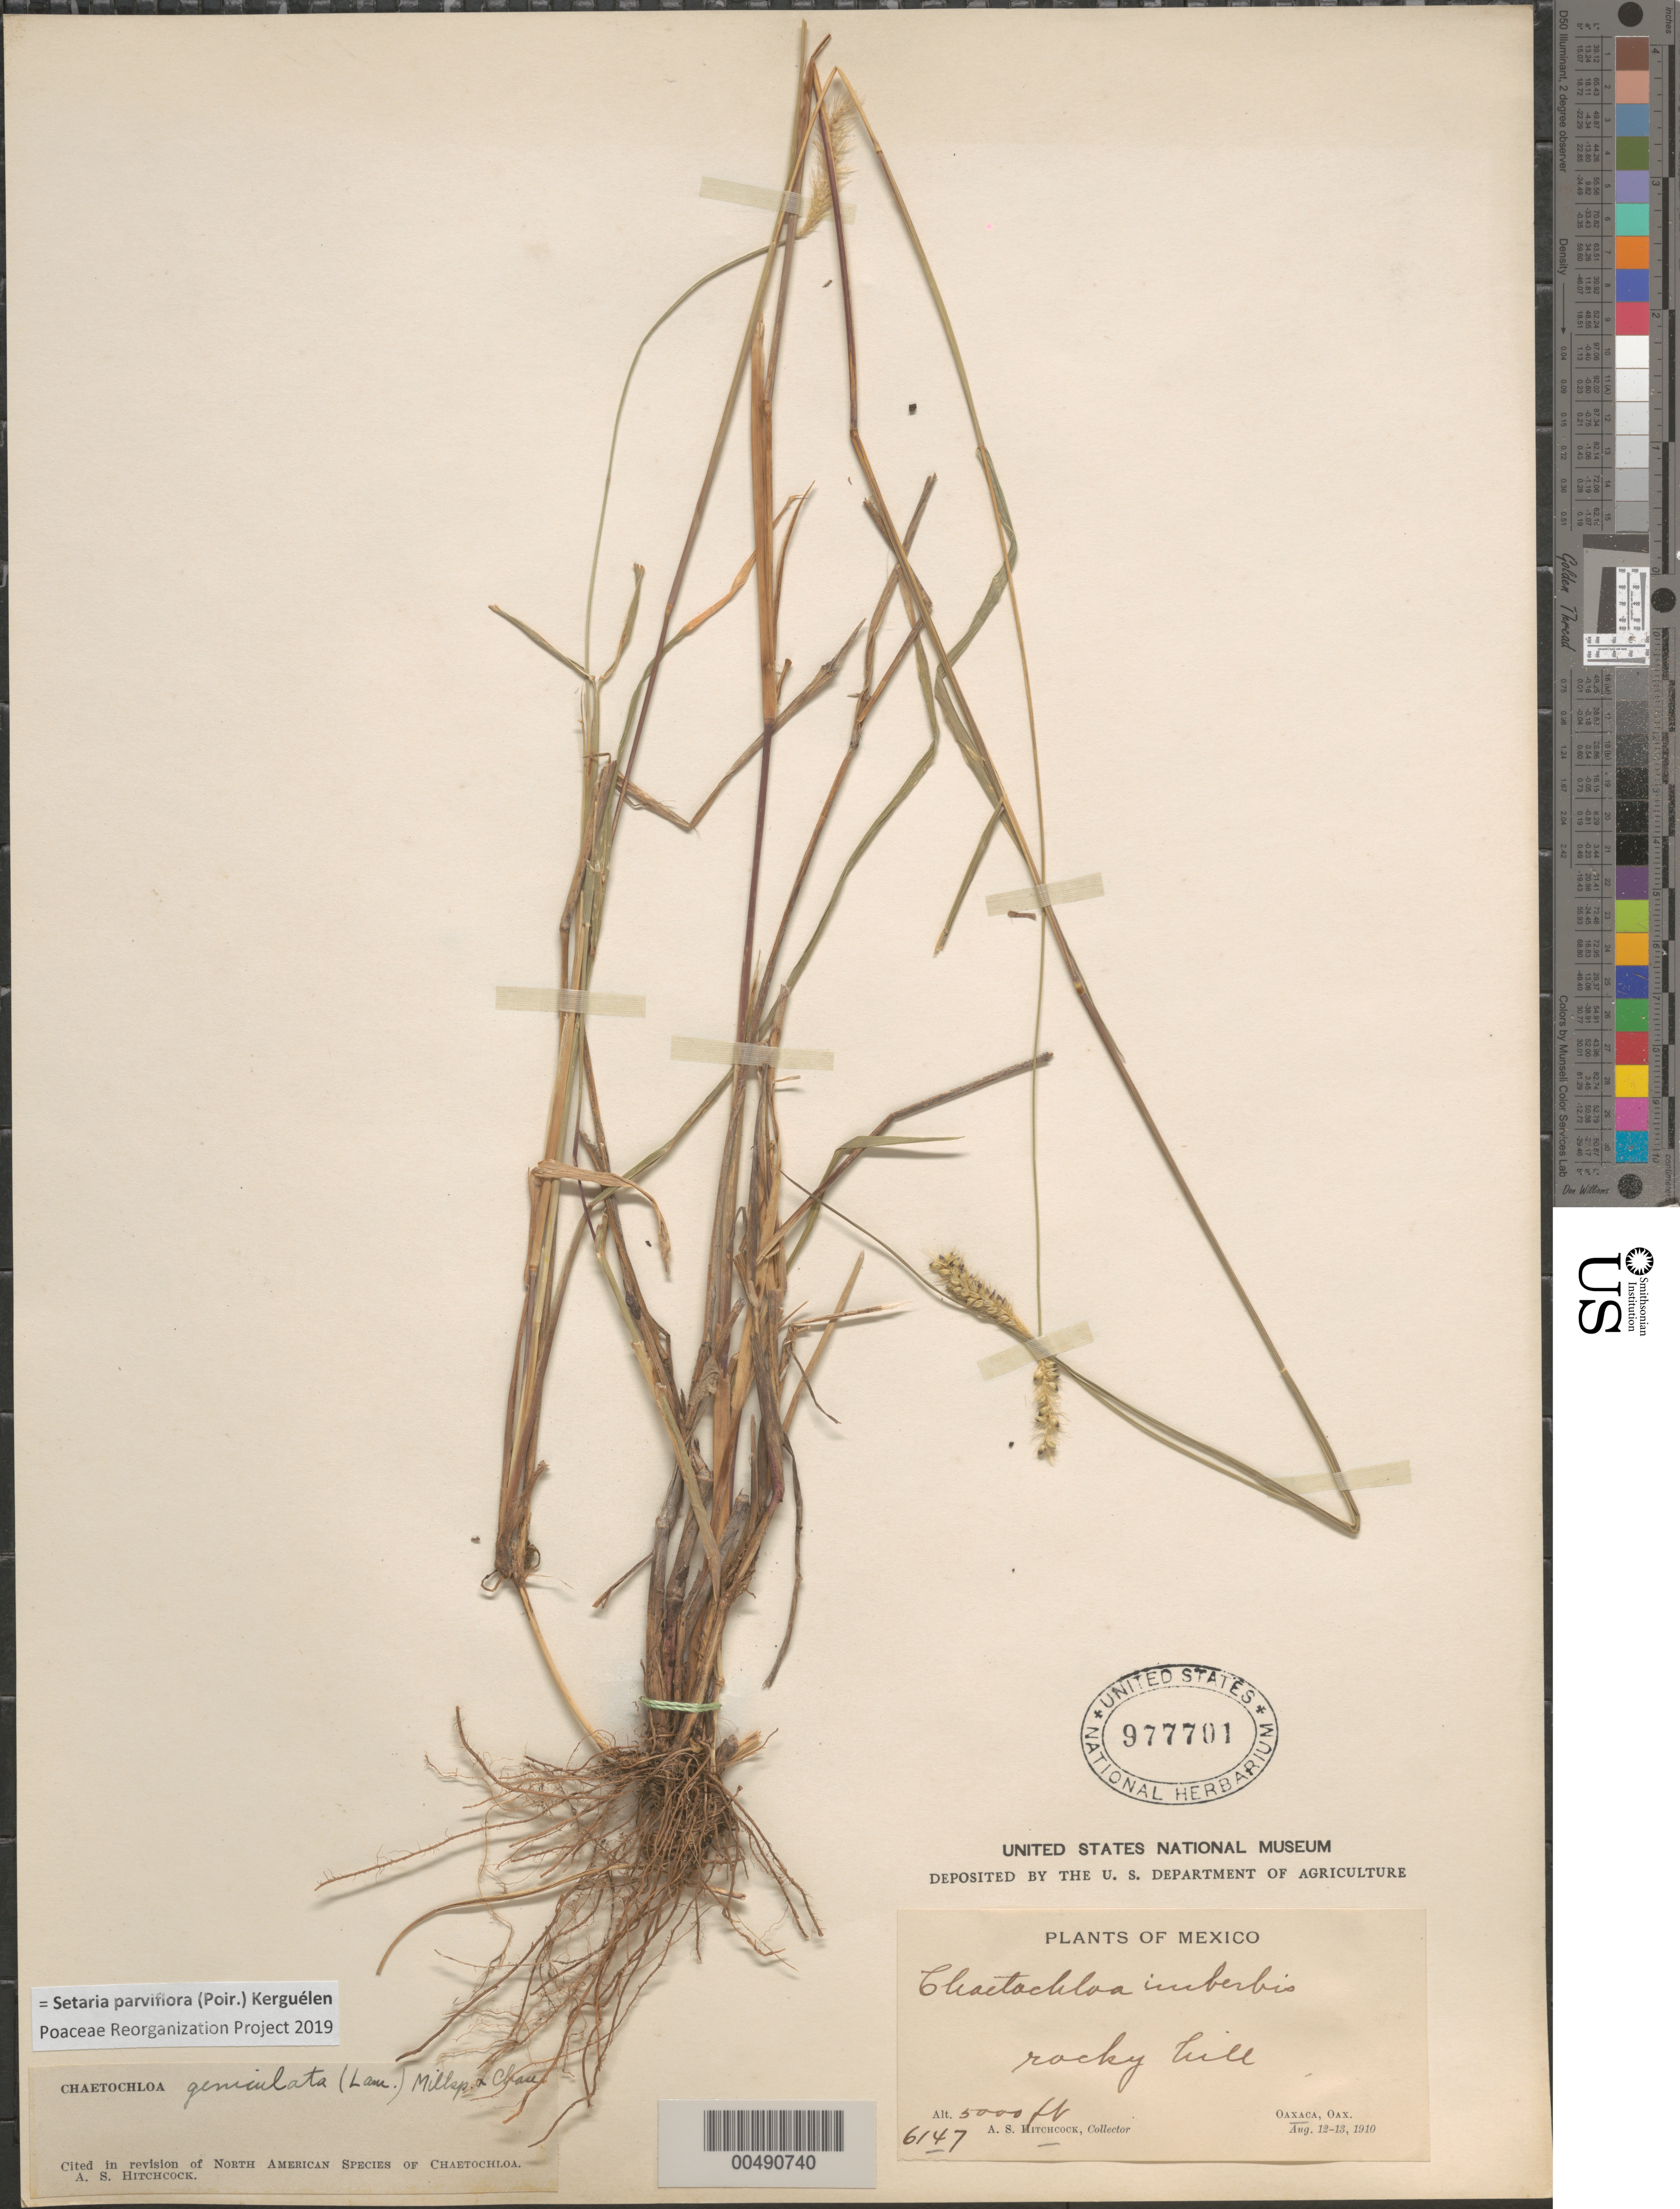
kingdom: Plantae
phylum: Tracheophyta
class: Liliopsida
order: Poales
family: Poaceae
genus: Setaria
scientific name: Setaria parviflora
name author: (Poir.) Kerguélen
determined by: Poaceae Reorganization Project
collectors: A. S. Hitchcock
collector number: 6147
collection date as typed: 12 Aug 1910 to 13 Aug 1910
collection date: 1910-08-12/1910-08-13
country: Mexico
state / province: Oaxaca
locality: Oaxaca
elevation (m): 1524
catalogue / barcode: US 977701